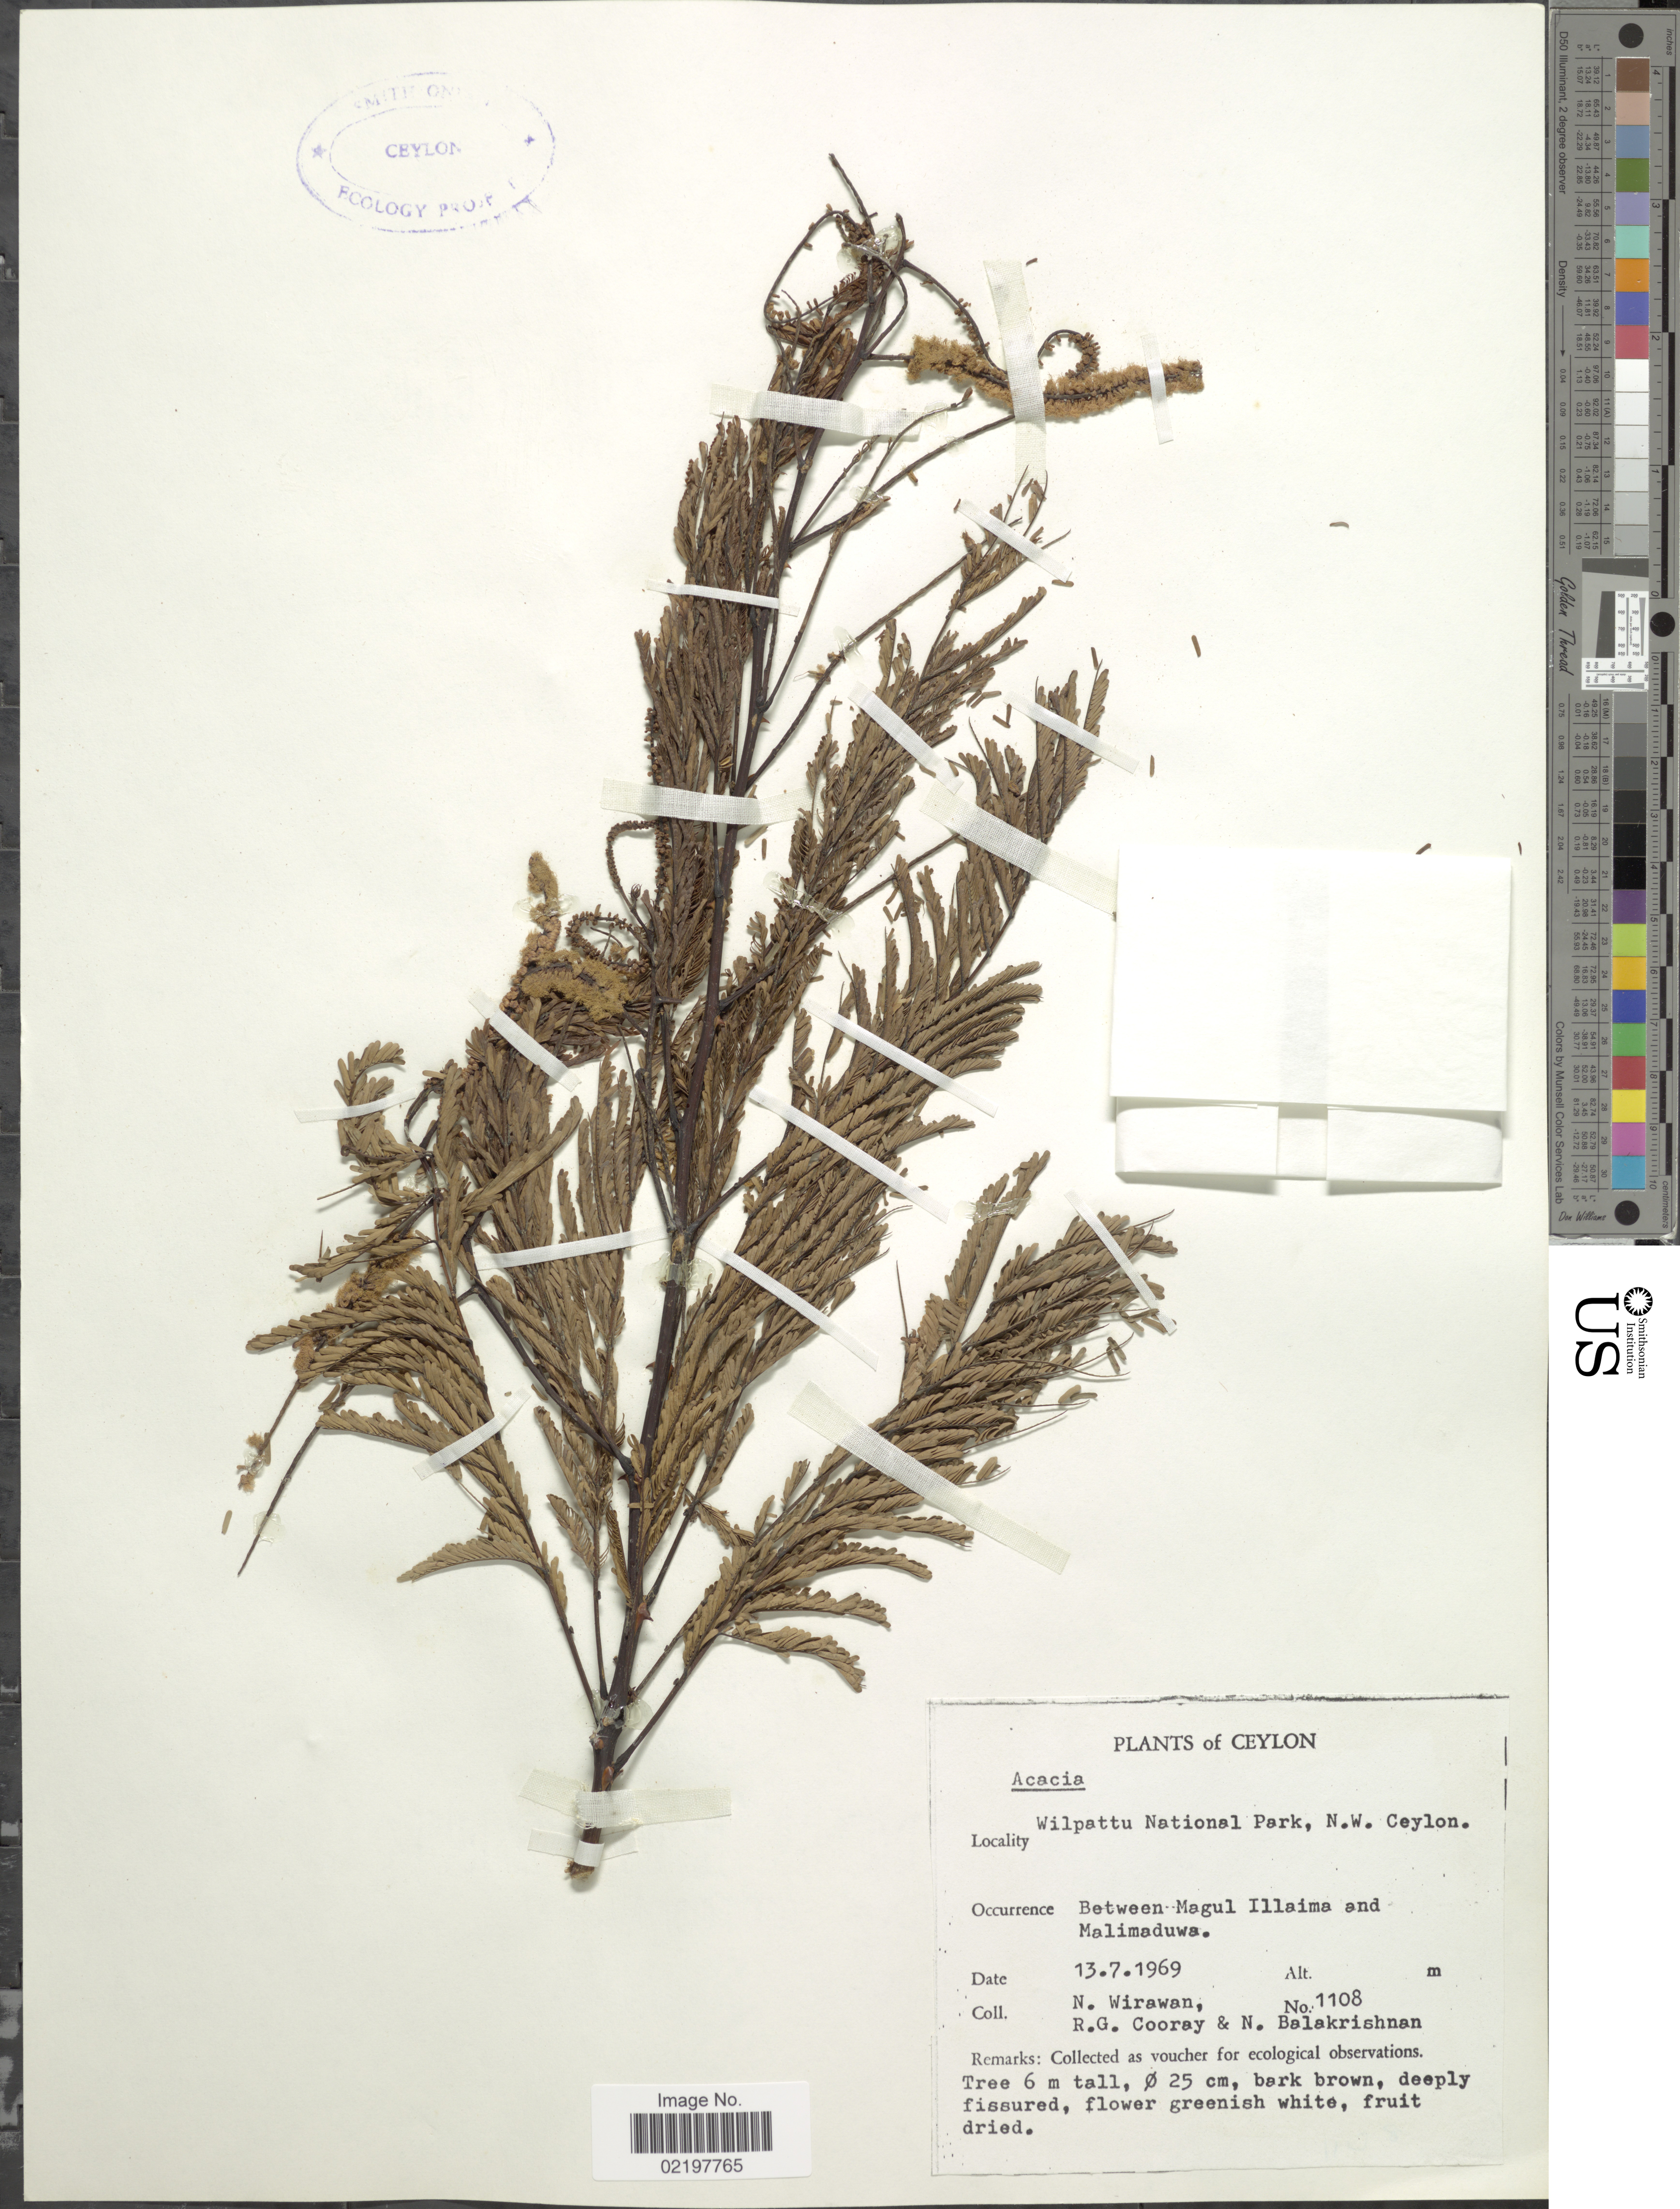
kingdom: Plantae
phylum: Tracheophyta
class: Magnoliopsida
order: Fabales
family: Fabaceae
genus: Senegalia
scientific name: Senegalia chundra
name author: (Roxb. ex Rottler) Maslin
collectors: N. Wirawan, R. Cooray & N. Balakrishnan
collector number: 1108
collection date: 1969-07-13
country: Sri Lanka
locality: Ceylon, Wilpattu National Park, N.W. Ceylon, Between Magul and Illaima and Maliwmaduwa